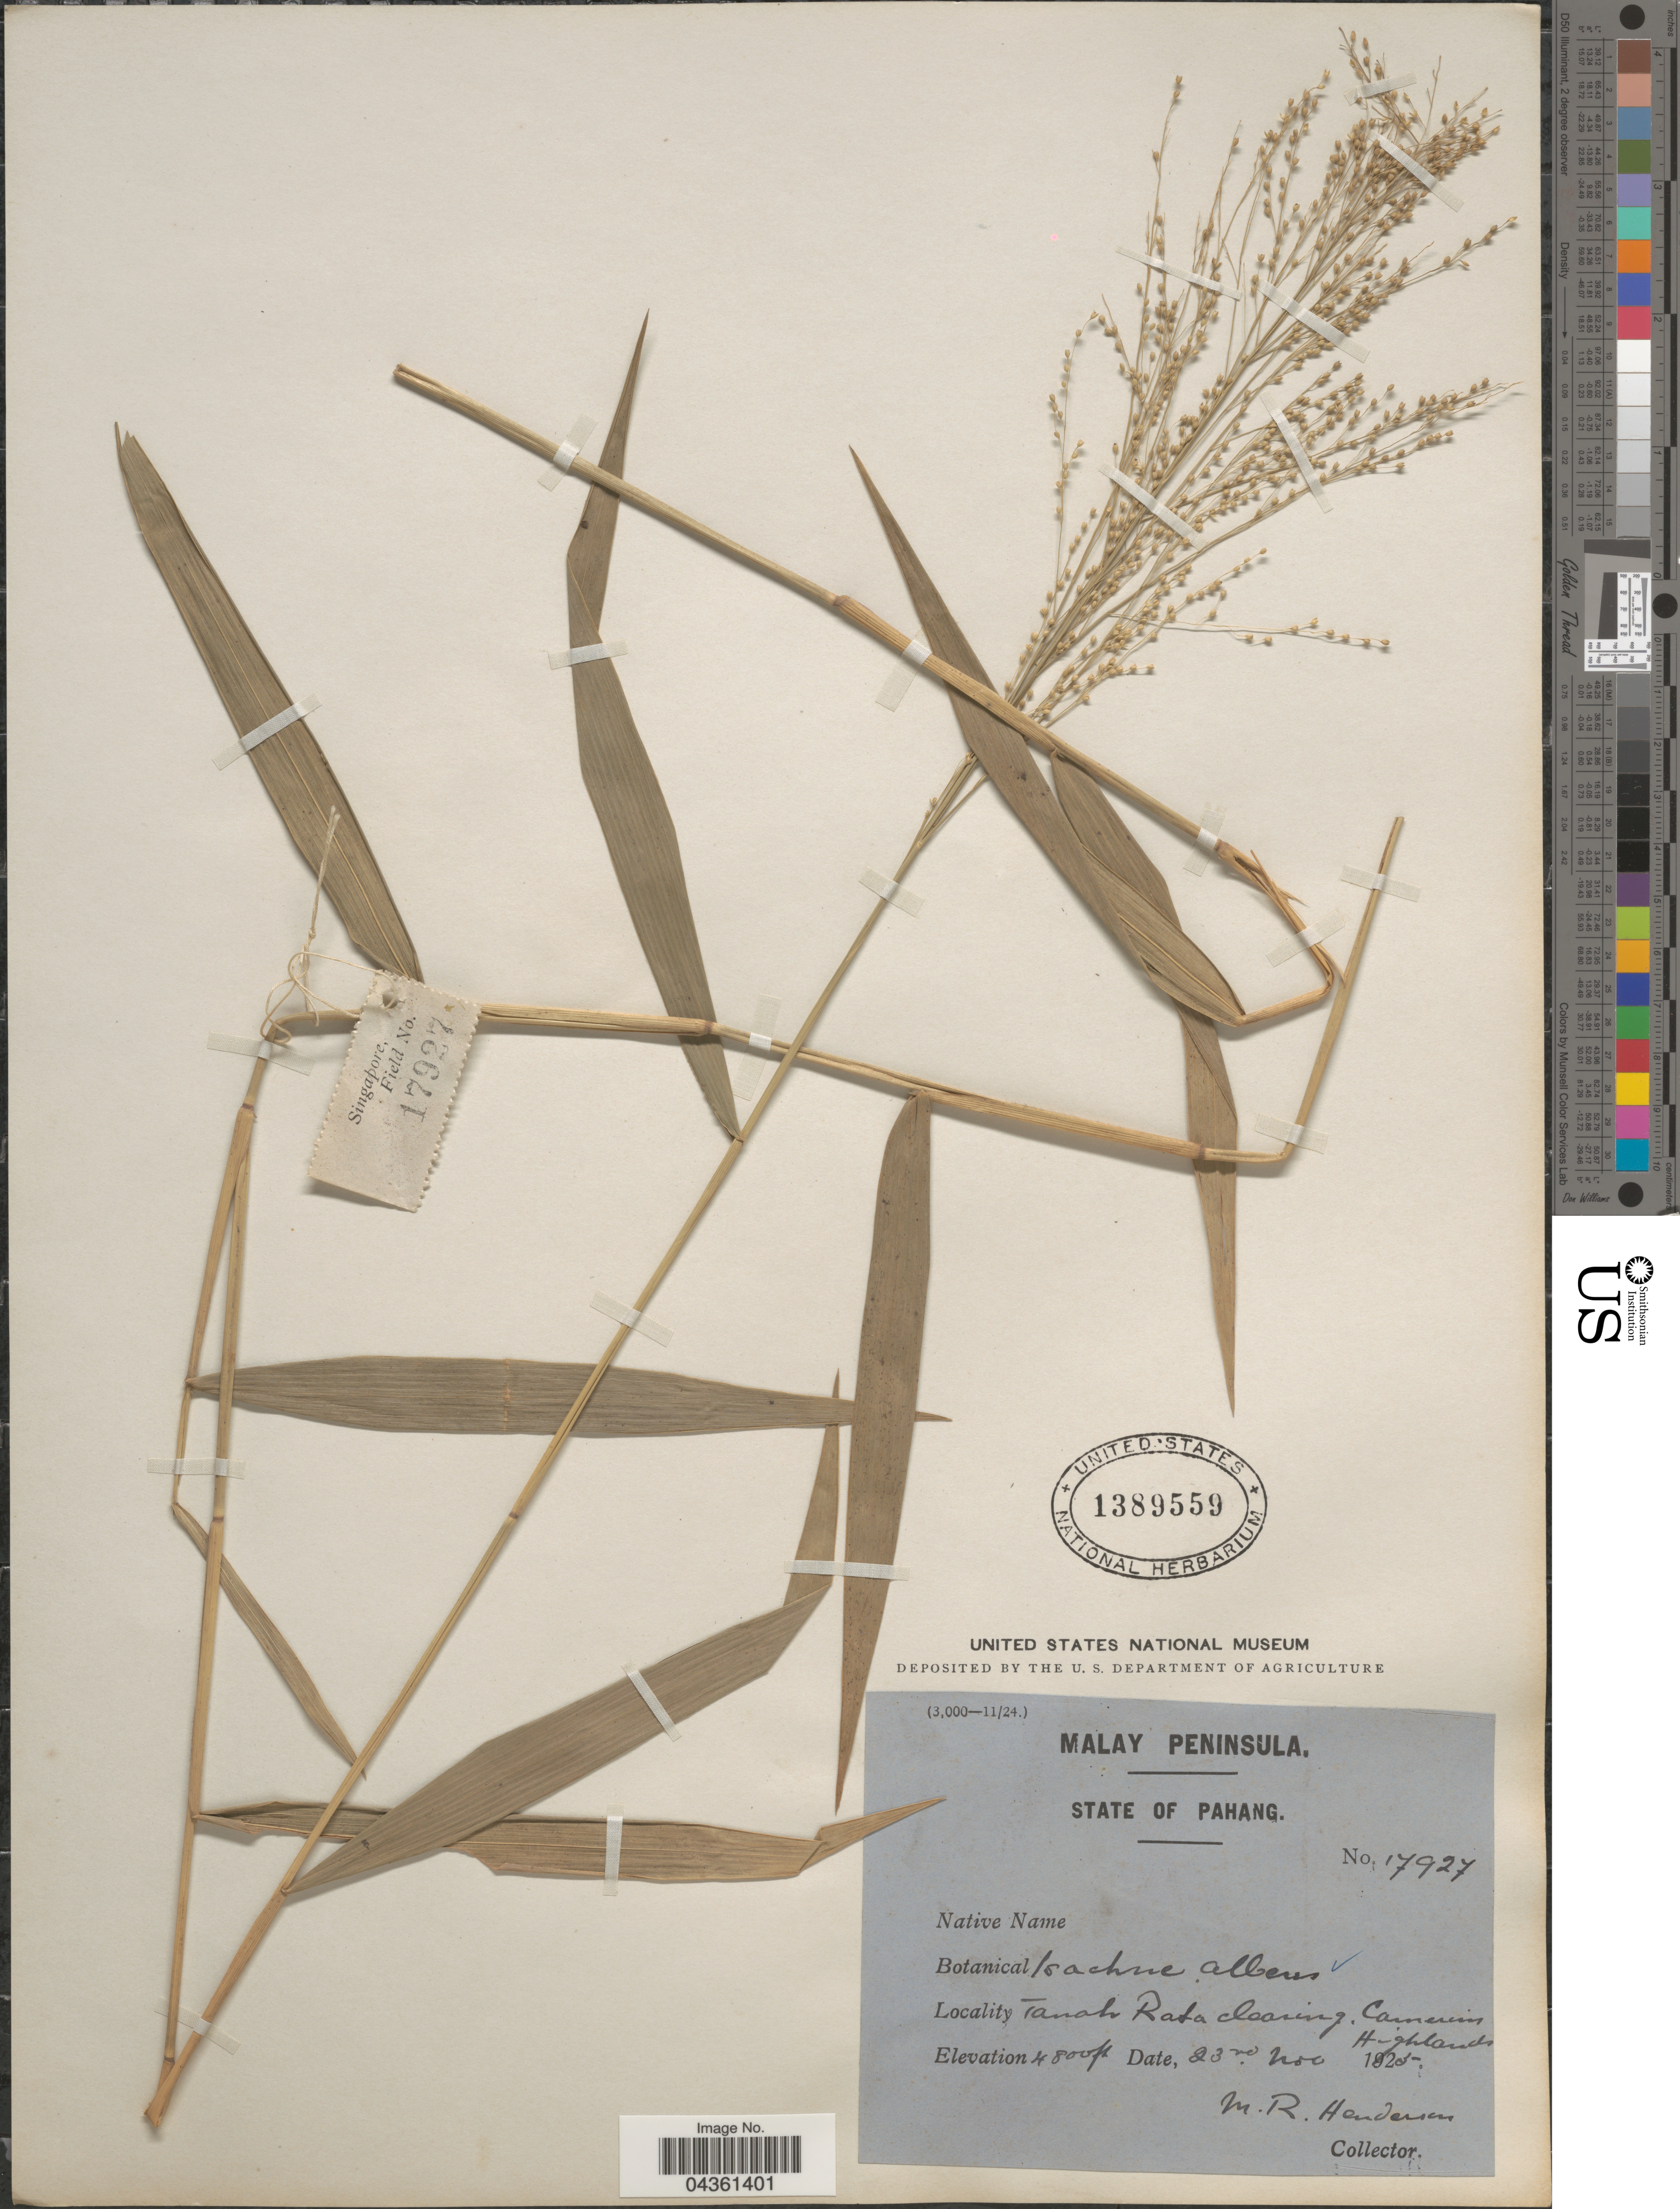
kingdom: Plantae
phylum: Tracheophyta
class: Liliopsida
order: Poales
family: Poaceae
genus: Isachne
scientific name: Isachne albens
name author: Trin.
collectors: M. Henderson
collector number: Singapore Field 17927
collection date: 1925-11-23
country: Malaysia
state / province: Pahang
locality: Malay Peninsula. Tanah Rata clearing. Camerun Highlands.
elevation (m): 1463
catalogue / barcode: US 1389559